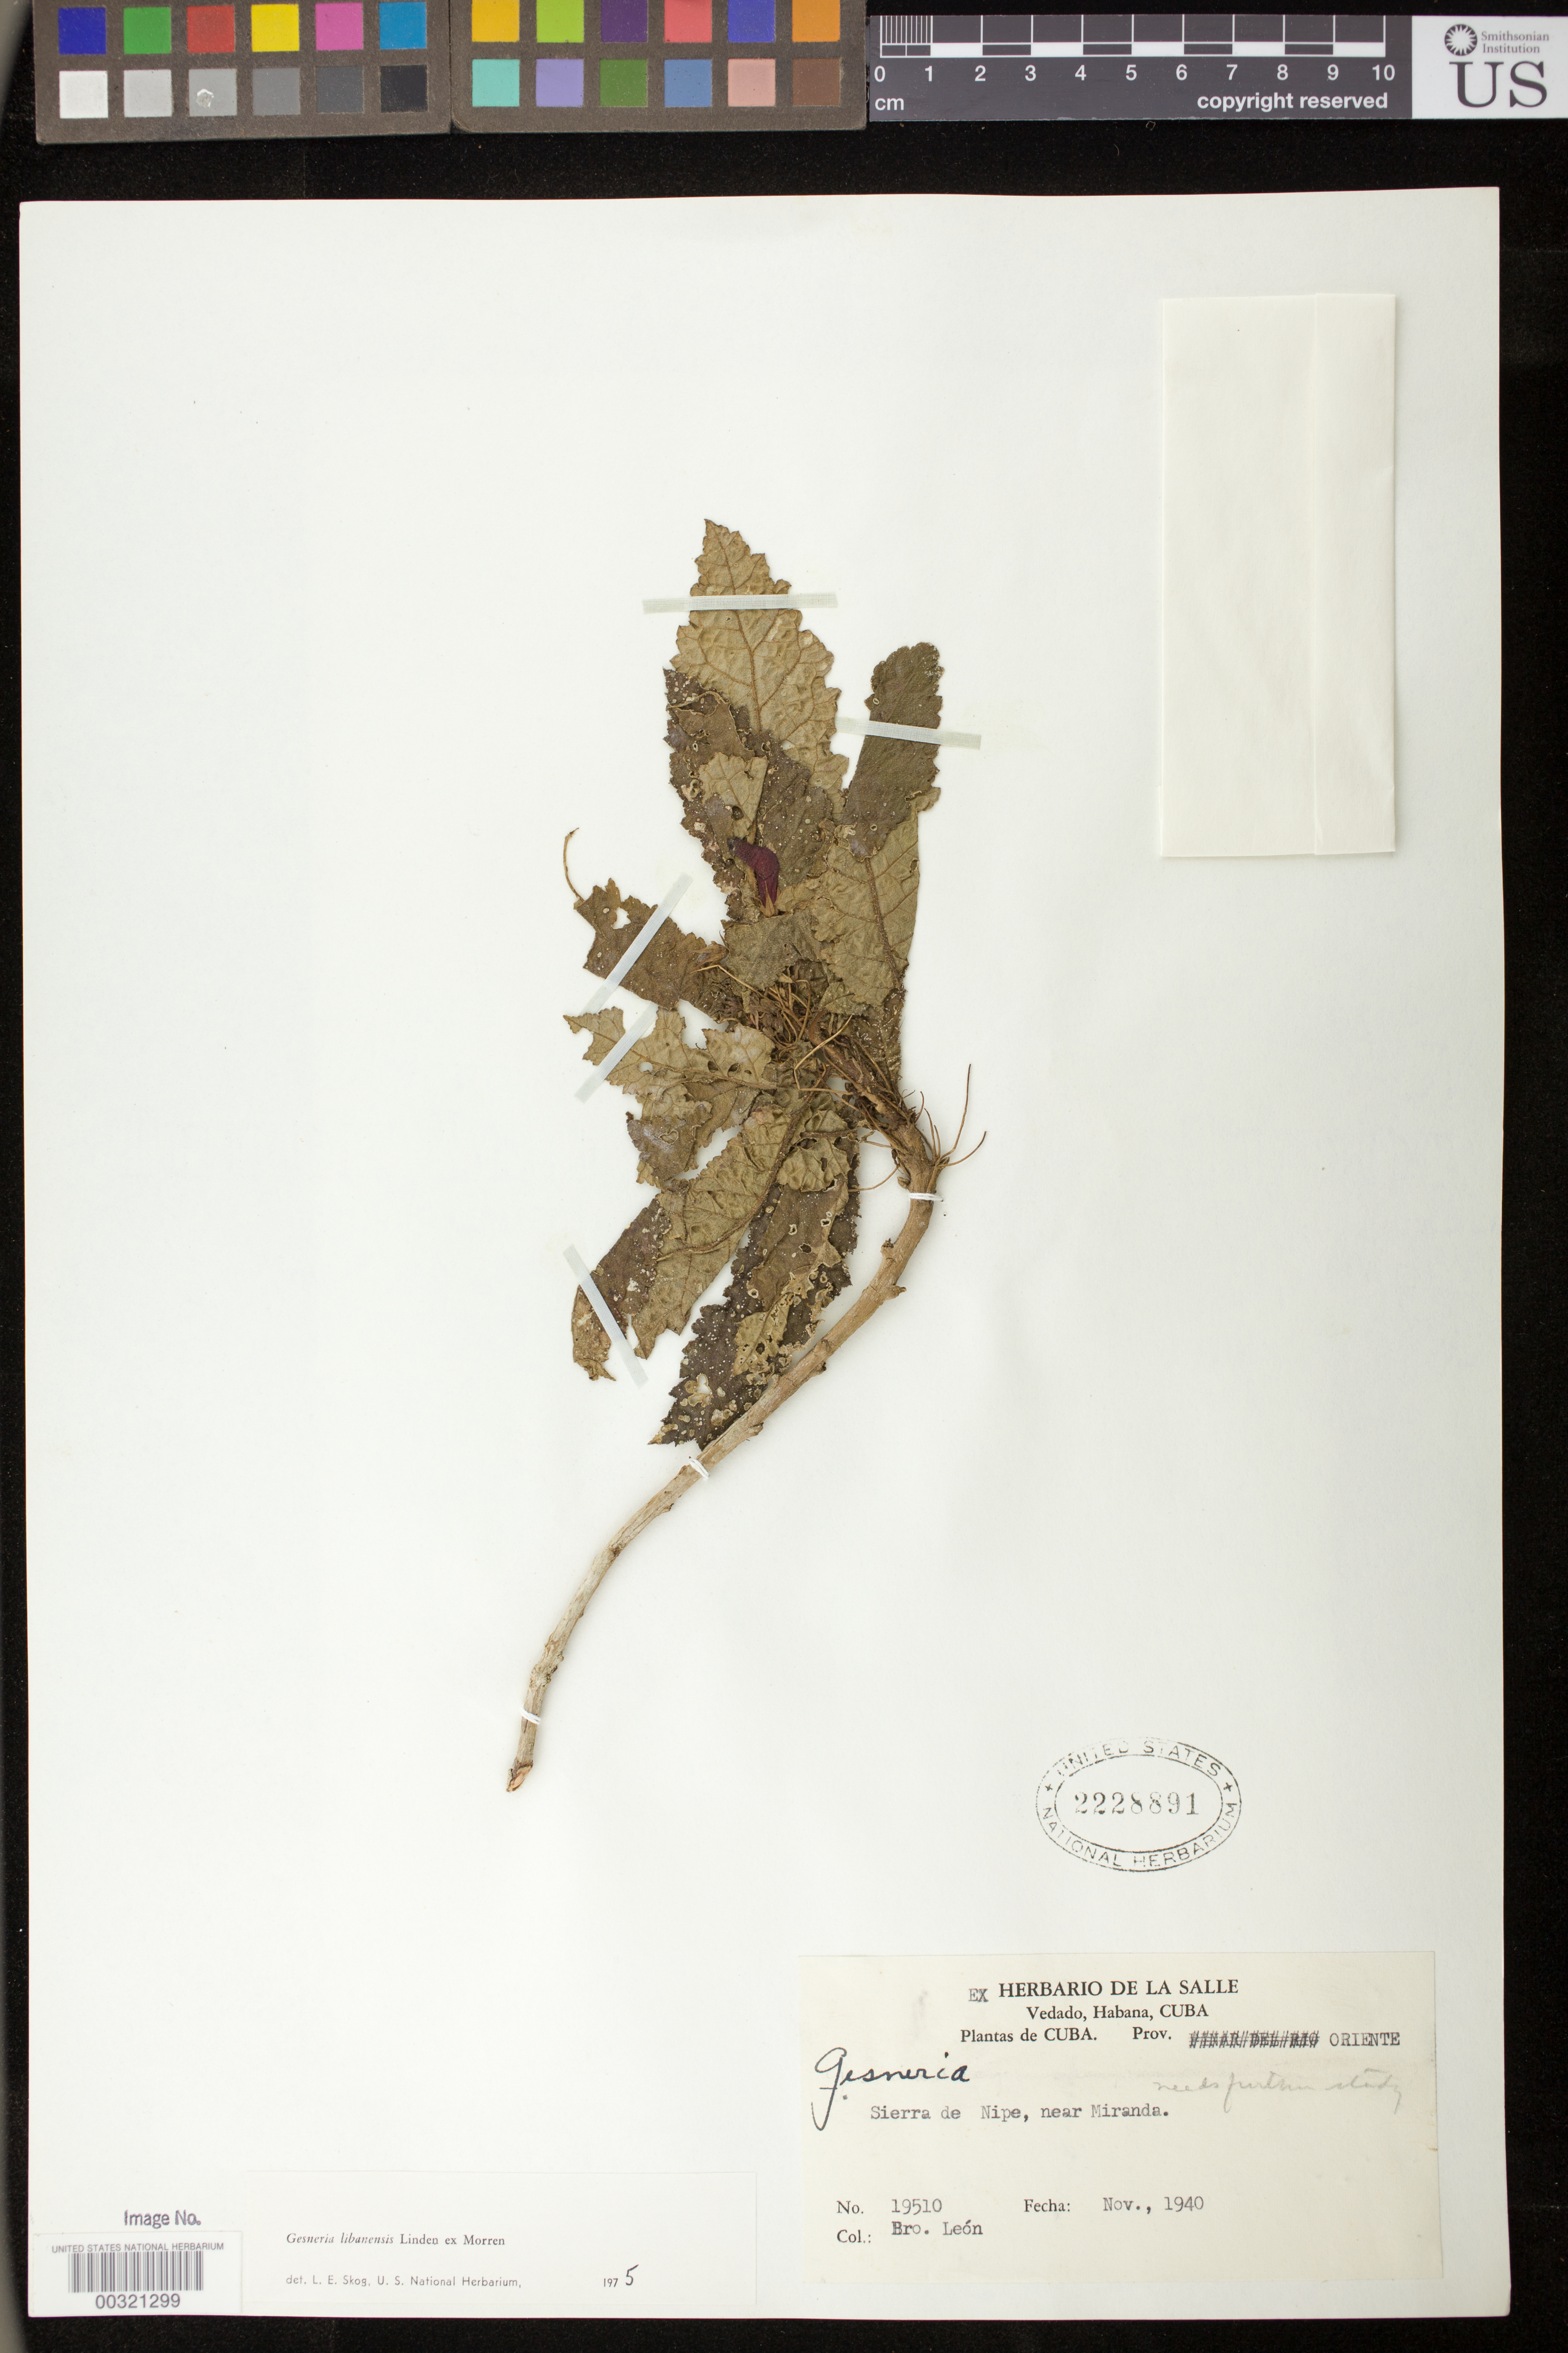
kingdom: Plantae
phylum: Tracheophyta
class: Magnoliopsida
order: Lamiales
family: Gesneriaceae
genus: Gesneria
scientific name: Gesneria libanensis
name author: Linden ex C. Morren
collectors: F. Leon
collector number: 19510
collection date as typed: Nov 1940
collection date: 1940-11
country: Cuba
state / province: Oriente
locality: Sierra de Nipe, near Miranda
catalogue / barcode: US 2228891